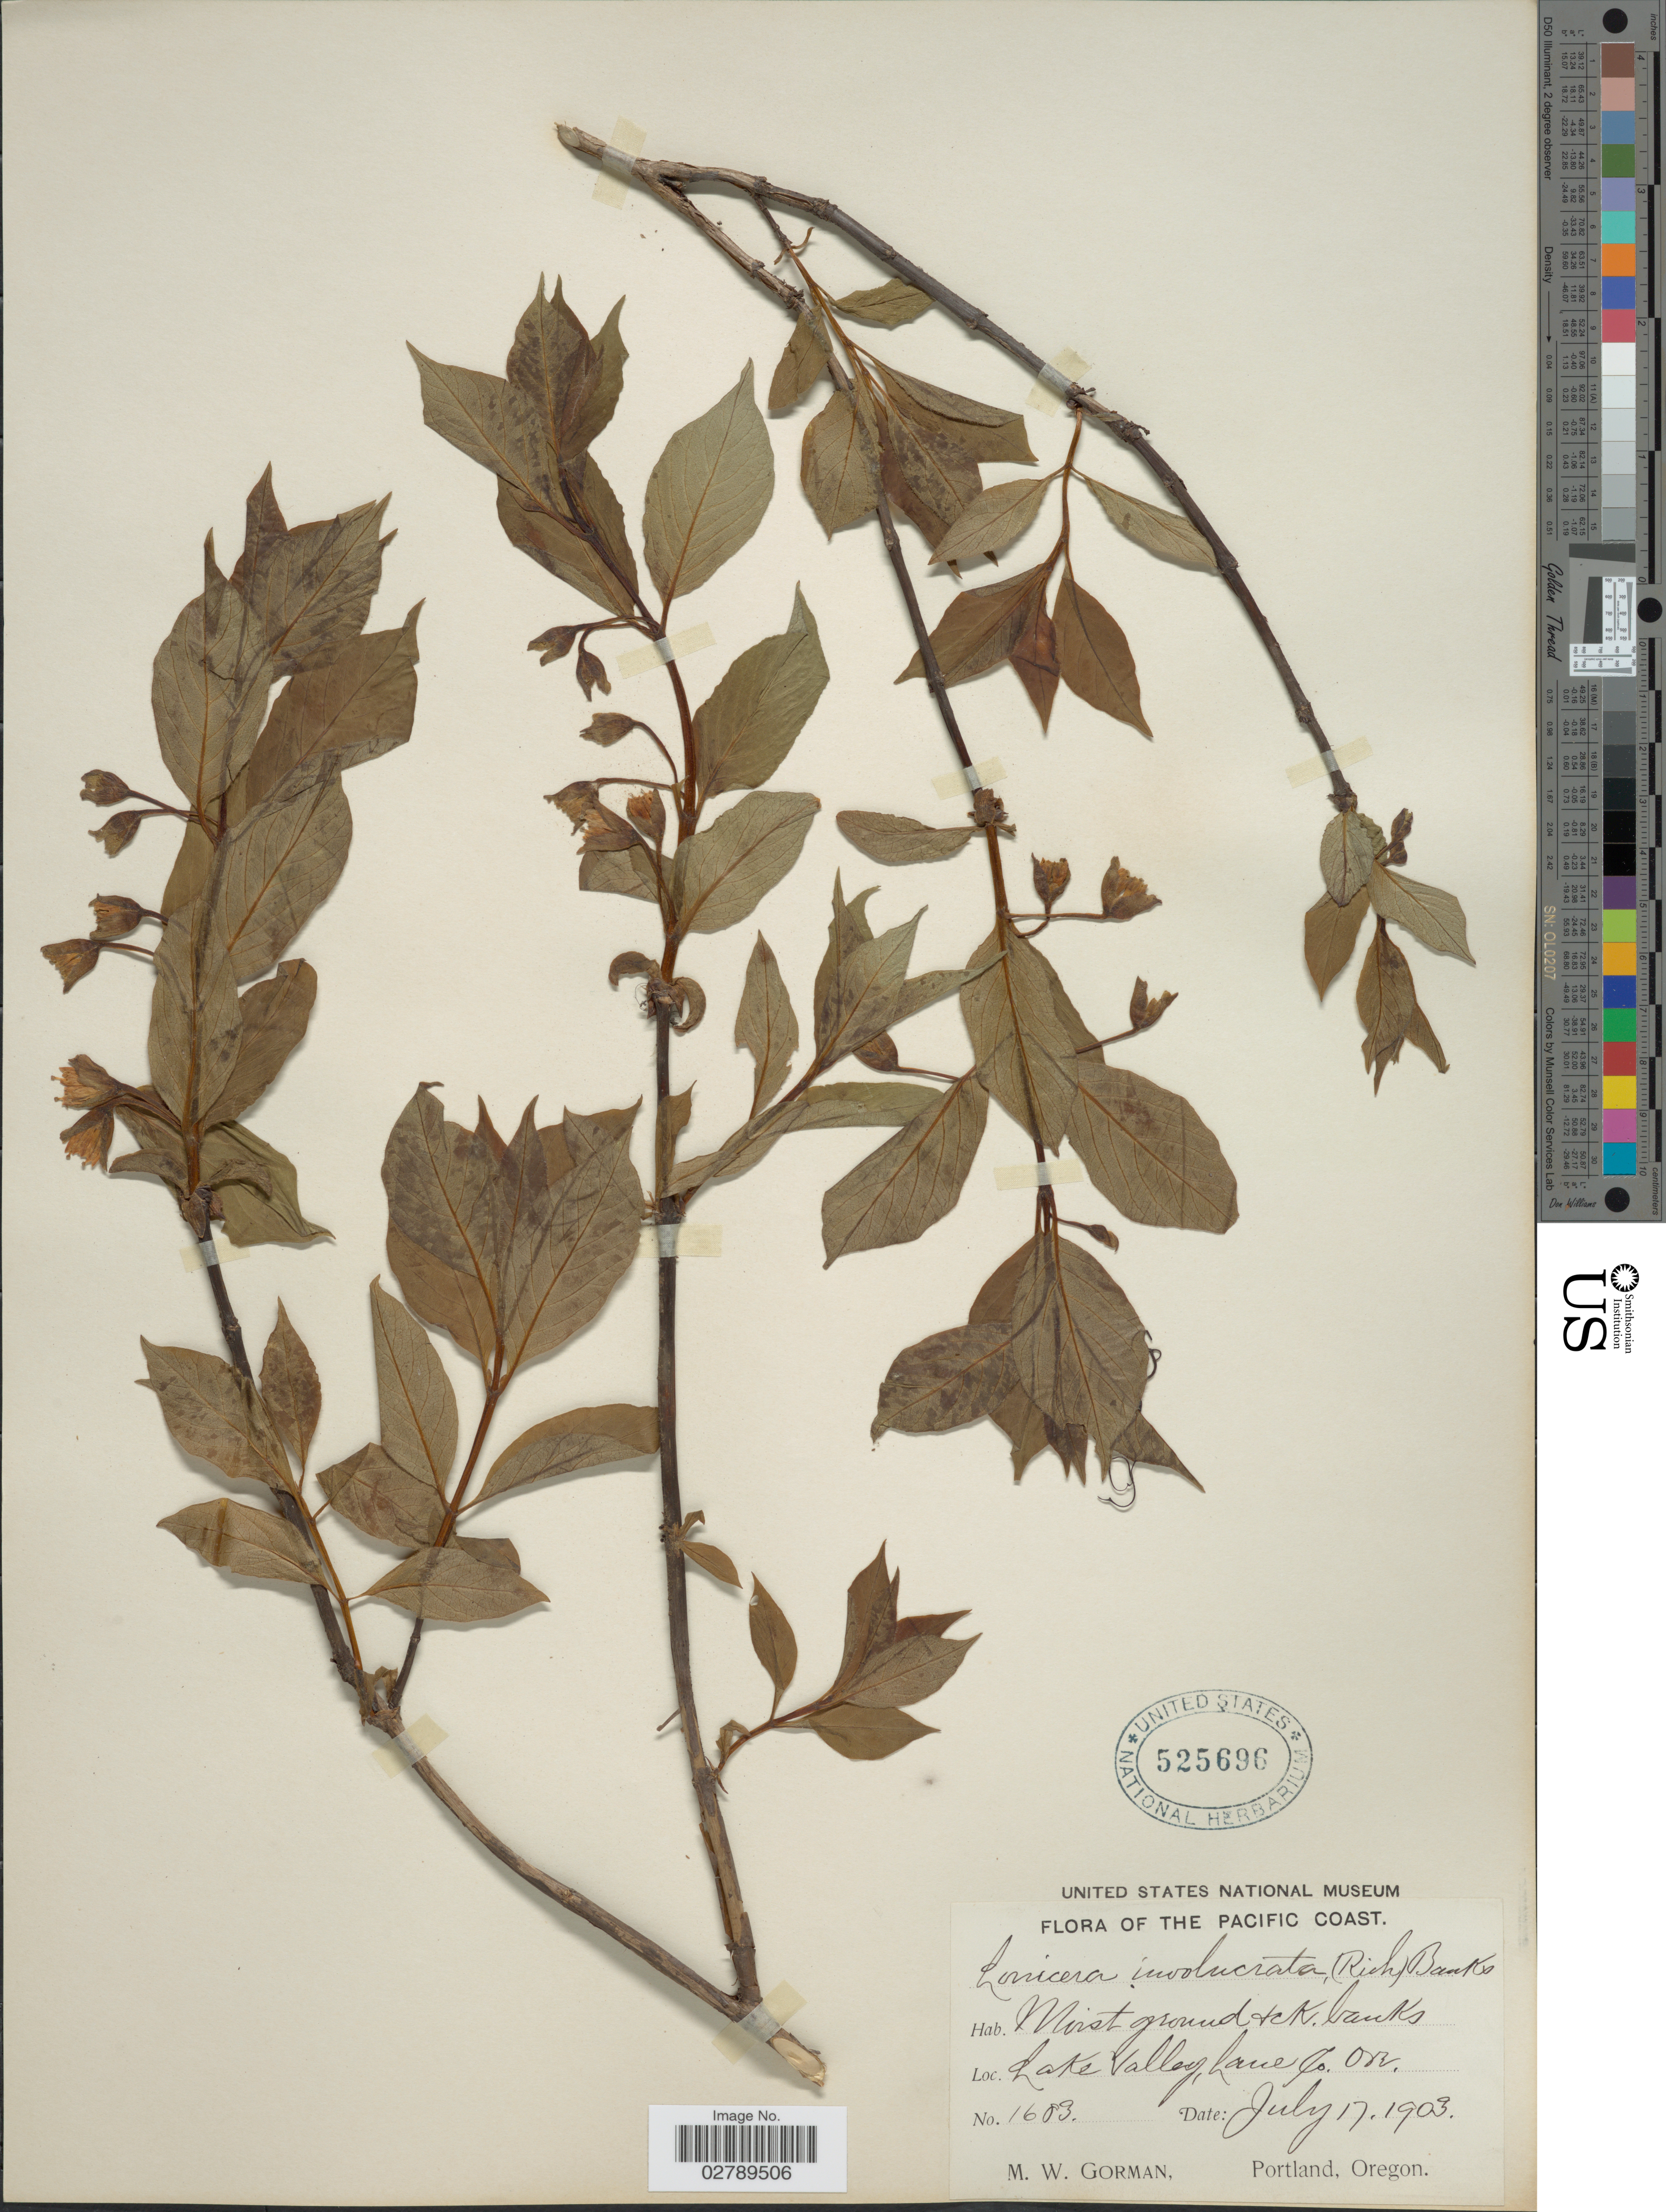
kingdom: Plantae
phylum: Tracheophyta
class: Magnoliopsida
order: Dipsacales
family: Caprifoliaceae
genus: Lonicera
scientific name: Lonicera involucrata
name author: (Richardson) Banks ex Spreng.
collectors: M. W. Gorman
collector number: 1603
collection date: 1903-07-17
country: United States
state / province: Oregon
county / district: Lane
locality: Pacific Coast. Lake Valley, Lane Co.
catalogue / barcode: US 525696